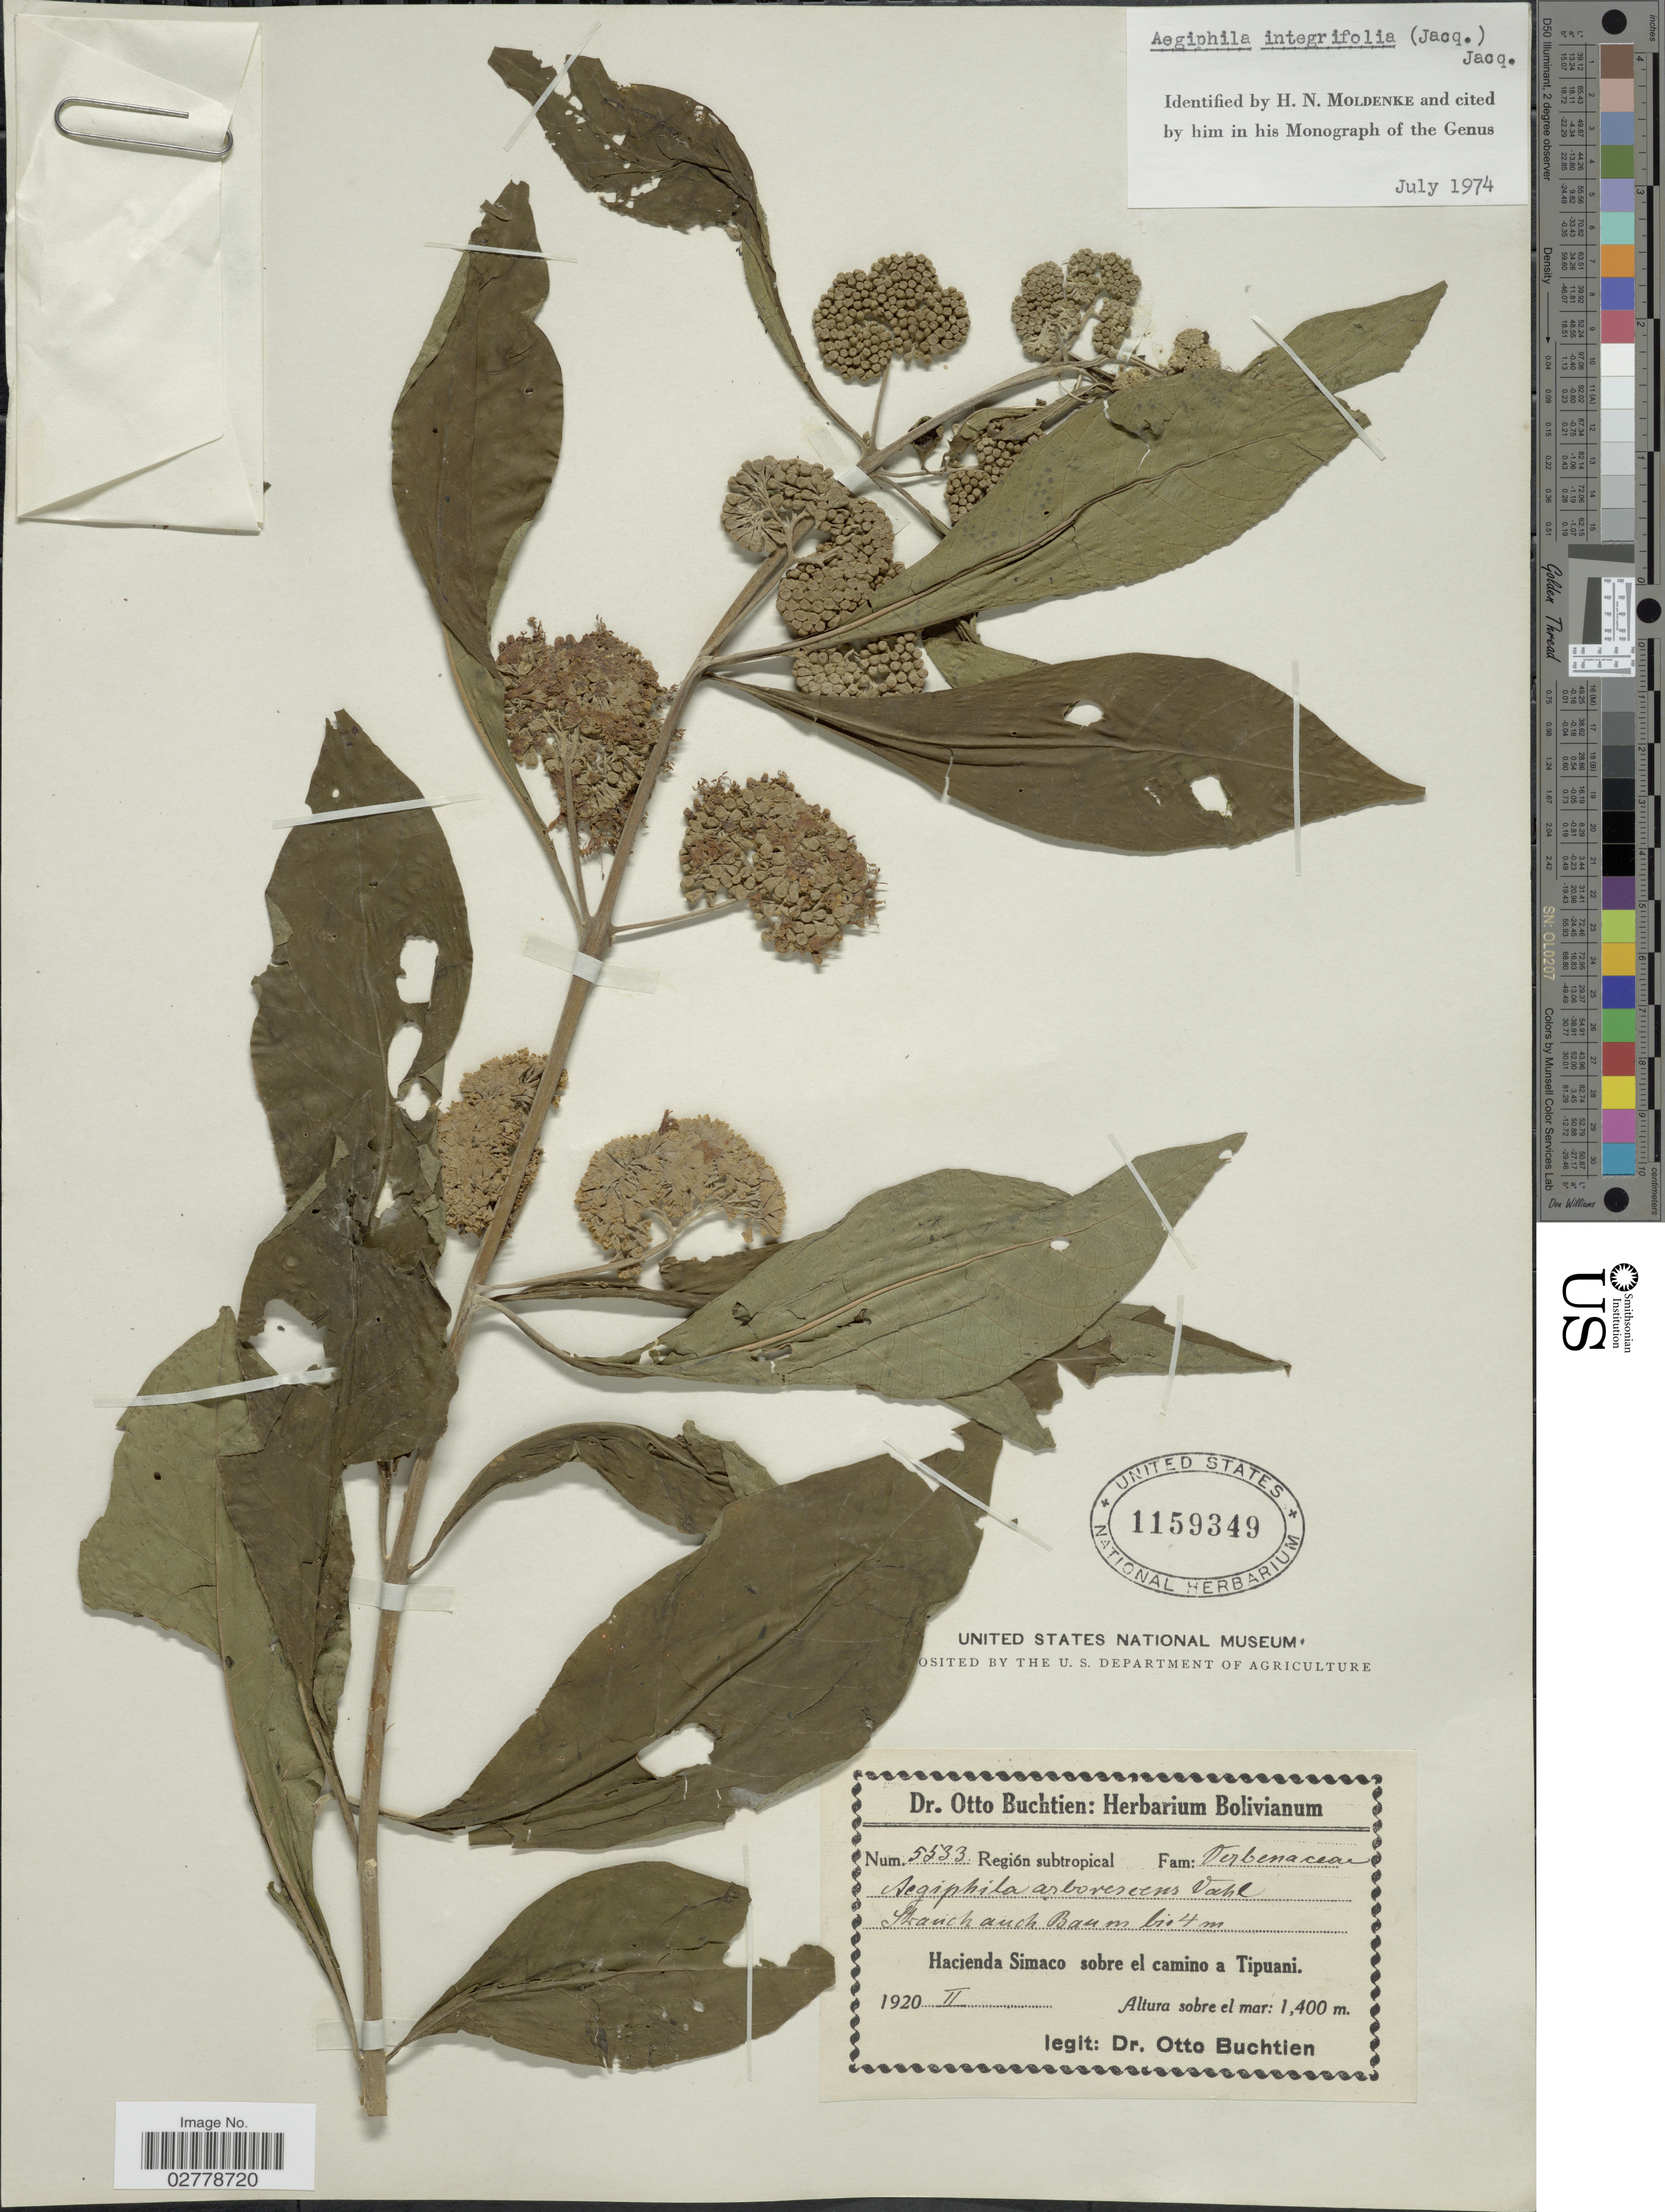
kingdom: Plantae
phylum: Tracheophyta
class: Magnoliopsida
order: Lamiales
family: Lamiaceae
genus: Aegiphila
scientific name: Aegiphila integrifolia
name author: (Jacq.) B.D. Jacks.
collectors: O. Buchtien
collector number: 5533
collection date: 1920-02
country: Bolivia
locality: Región subtropical, Hacienda Simaco sobre el camino a Tipuani.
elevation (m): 1400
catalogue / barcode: US 1159349